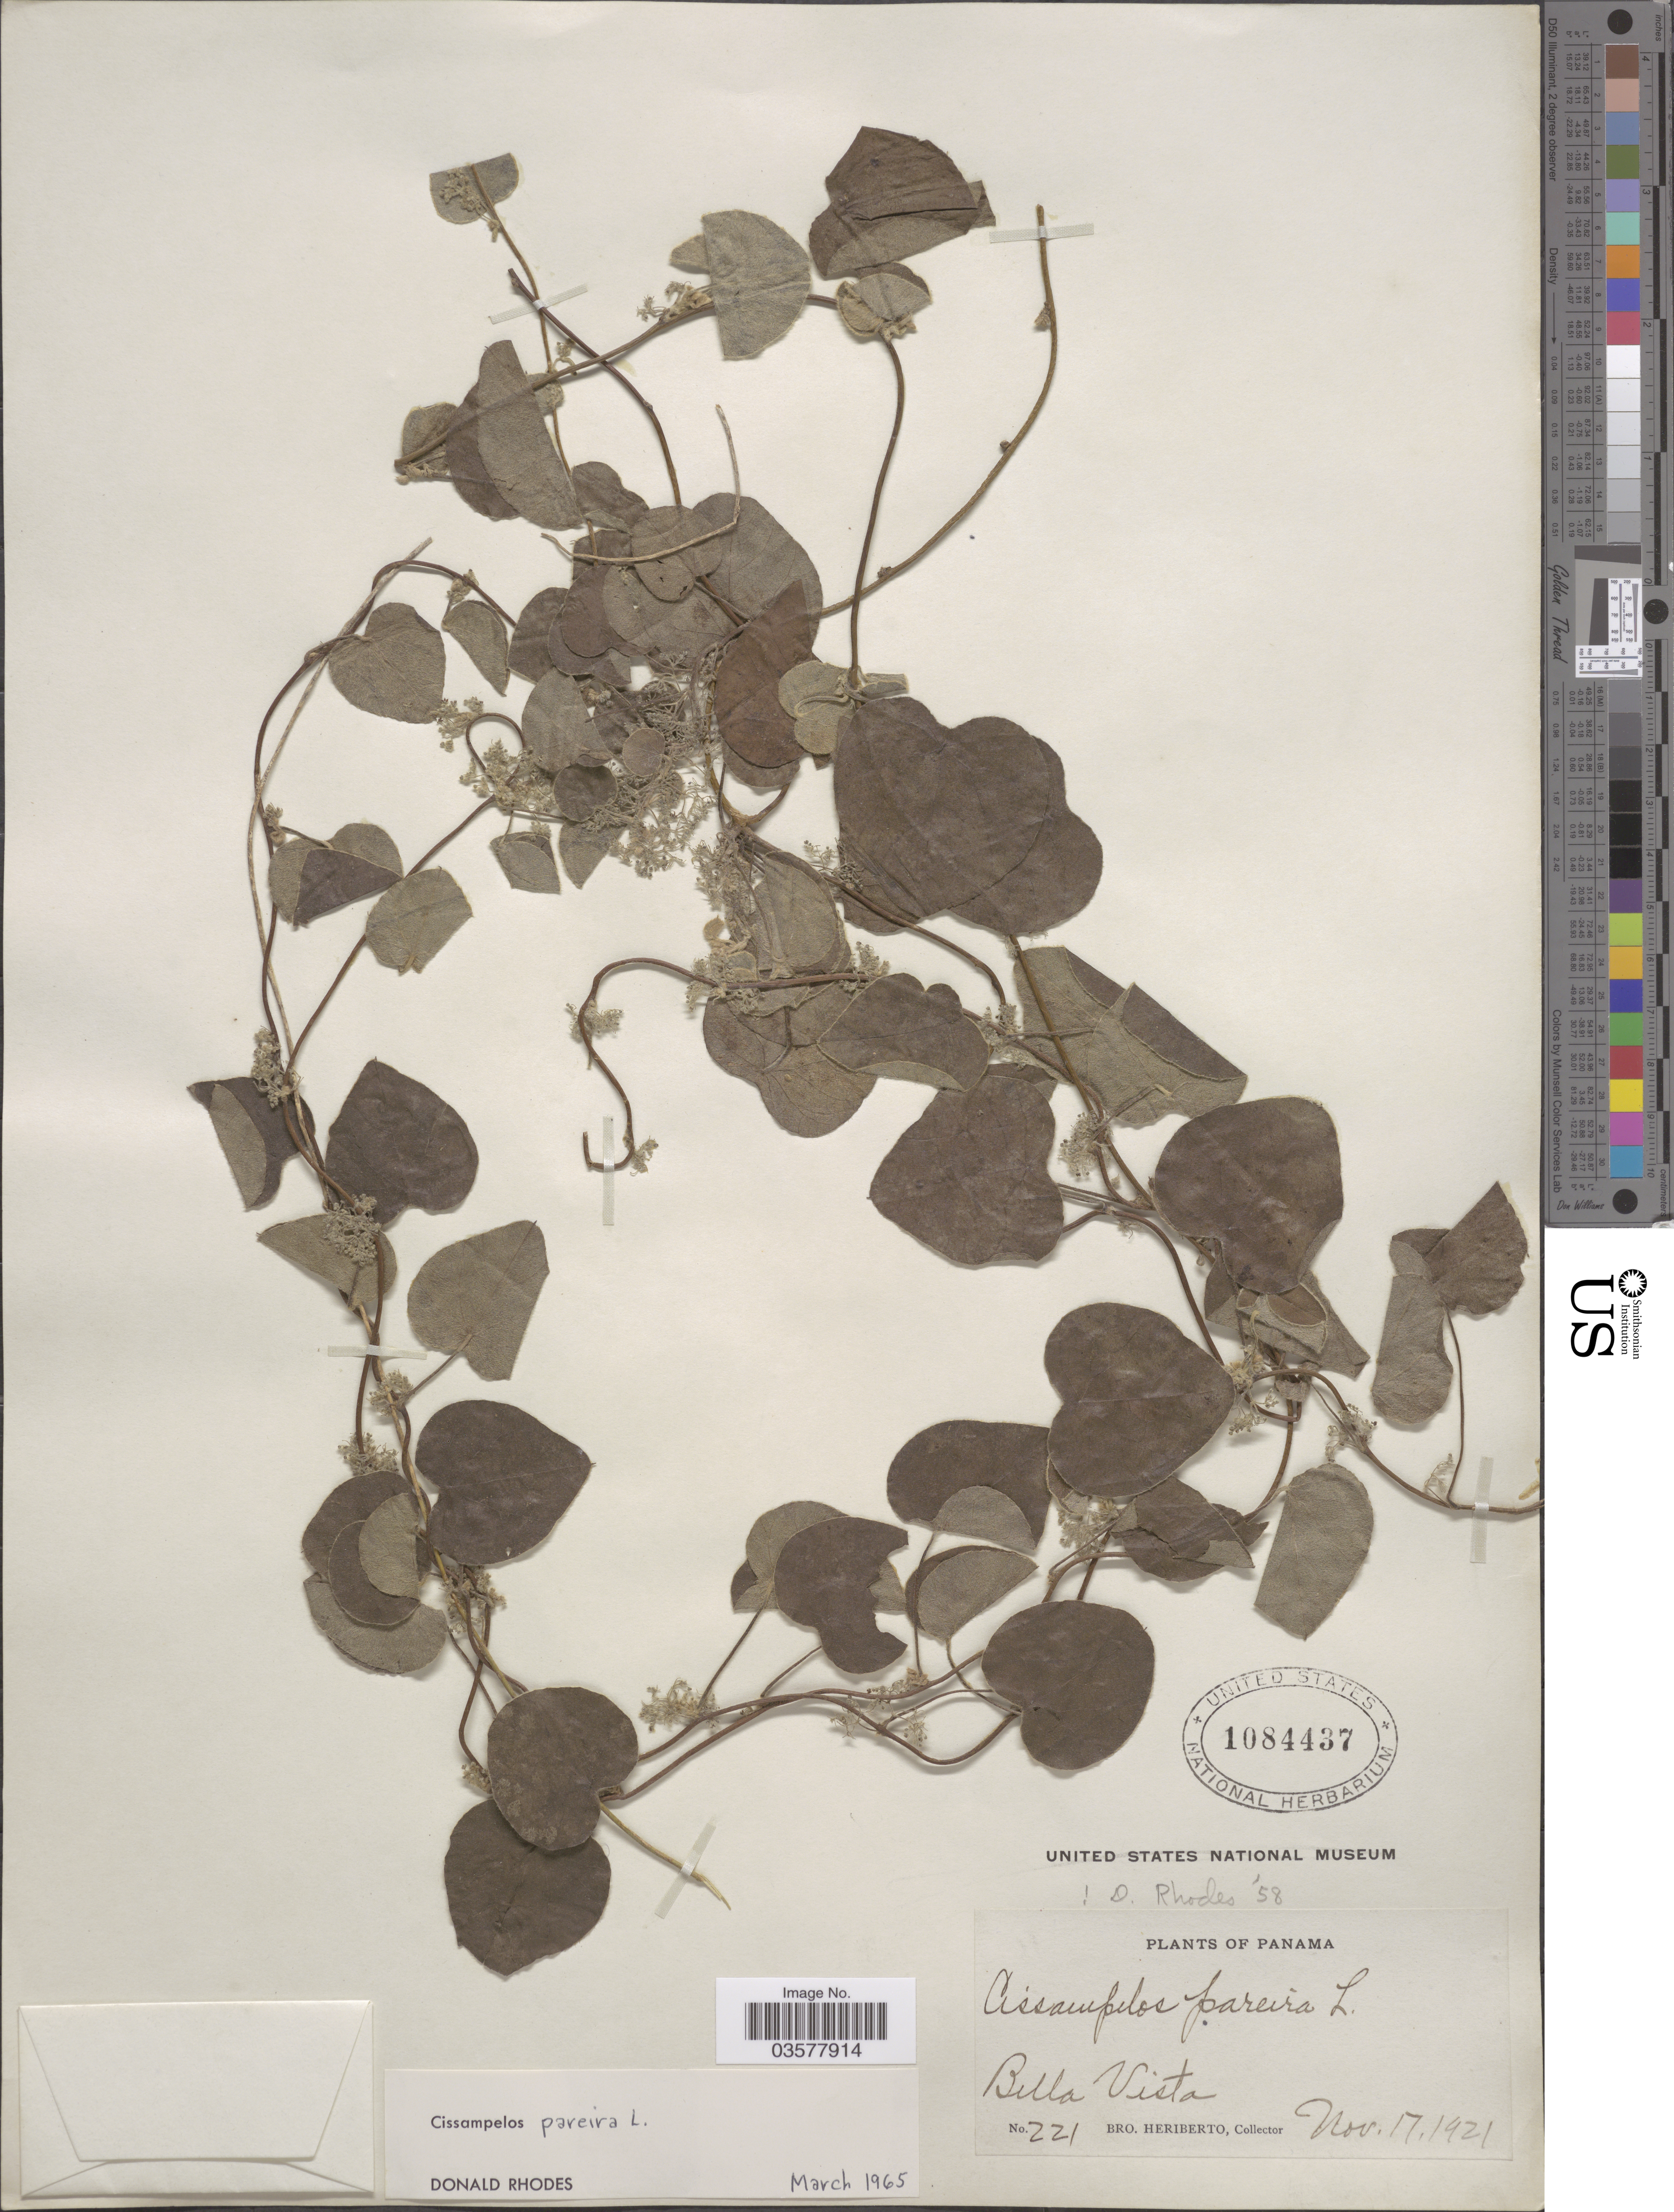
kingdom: Plantae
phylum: Tracheophyta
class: Magnoliopsida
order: Ranunculales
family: Menispermaceae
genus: Cissampelos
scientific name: Cissampelos pareira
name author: L.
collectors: B. Heriberto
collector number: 221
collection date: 1921-11-17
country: Panama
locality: Bella Vista.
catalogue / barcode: US 1084437